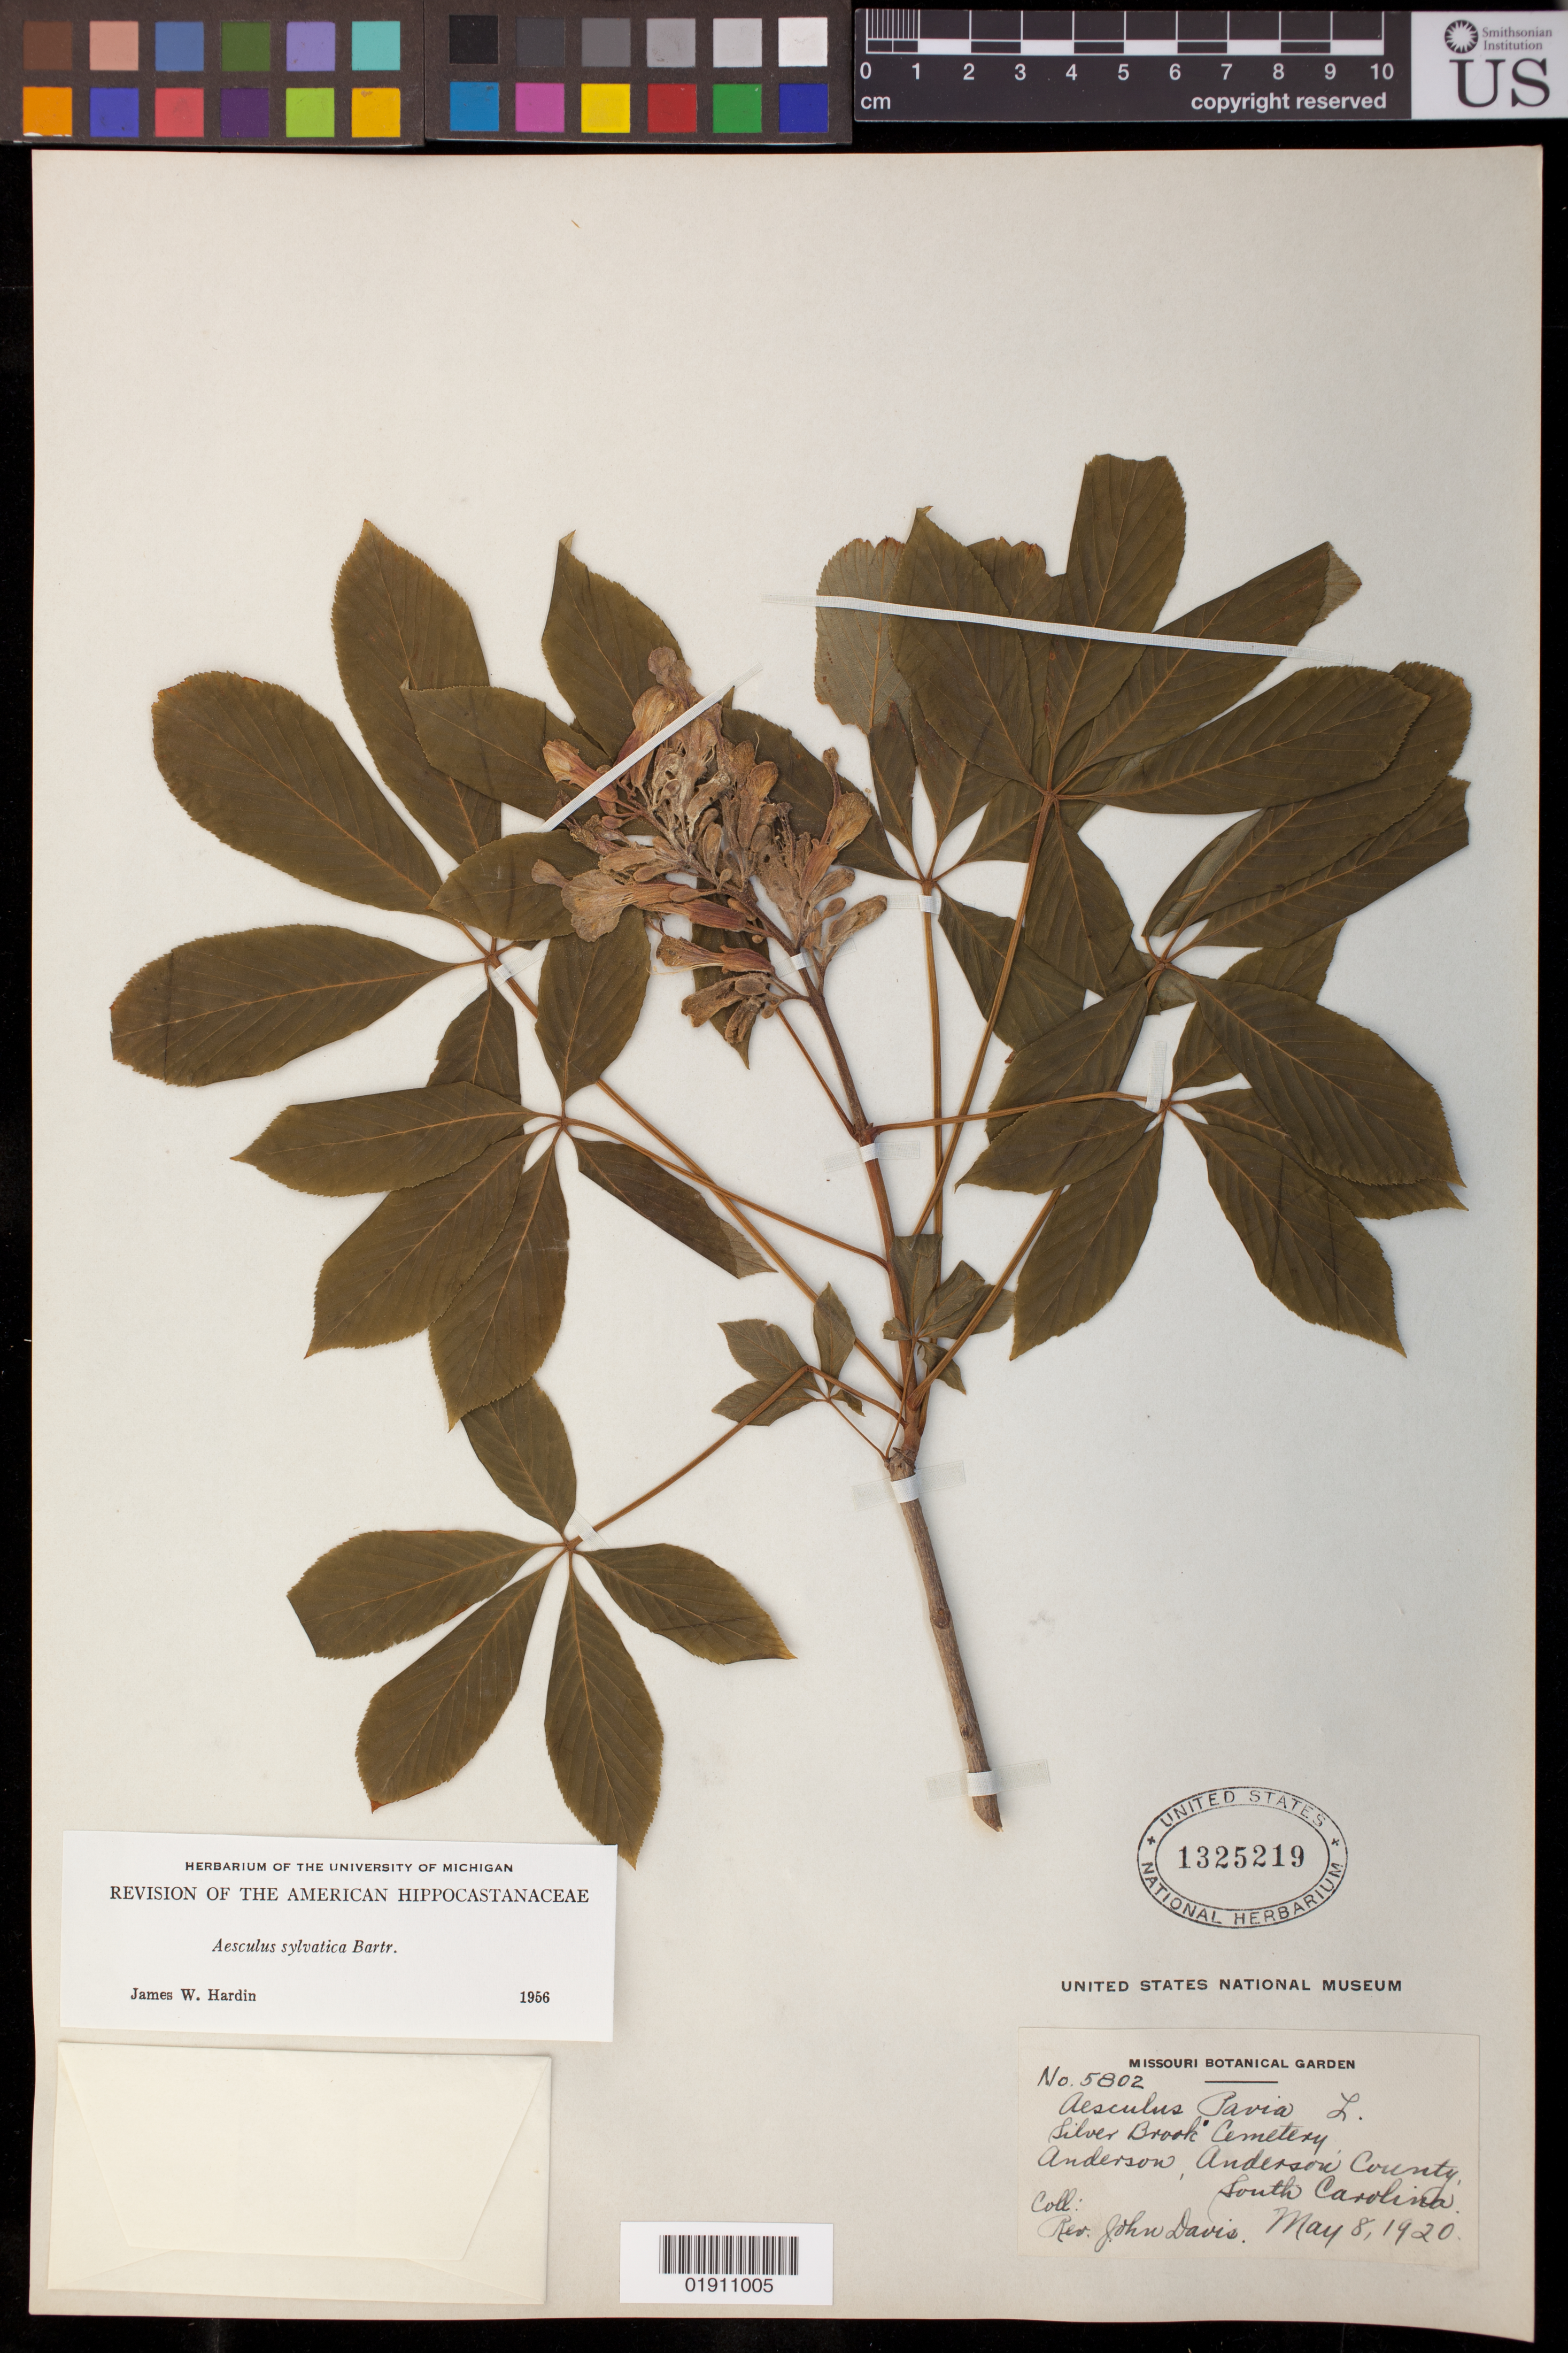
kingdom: Plantae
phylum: Tracheophyta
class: Magnoliopsida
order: Sapindales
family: Sapindaceae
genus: Aesculus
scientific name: Aesculus sylvatica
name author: W. Bartram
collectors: J. Davis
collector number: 5802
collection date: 1920-05-08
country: United States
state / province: South Carolina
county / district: Anderson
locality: Silver Brook Cemetery; Anderson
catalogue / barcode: US 1325219